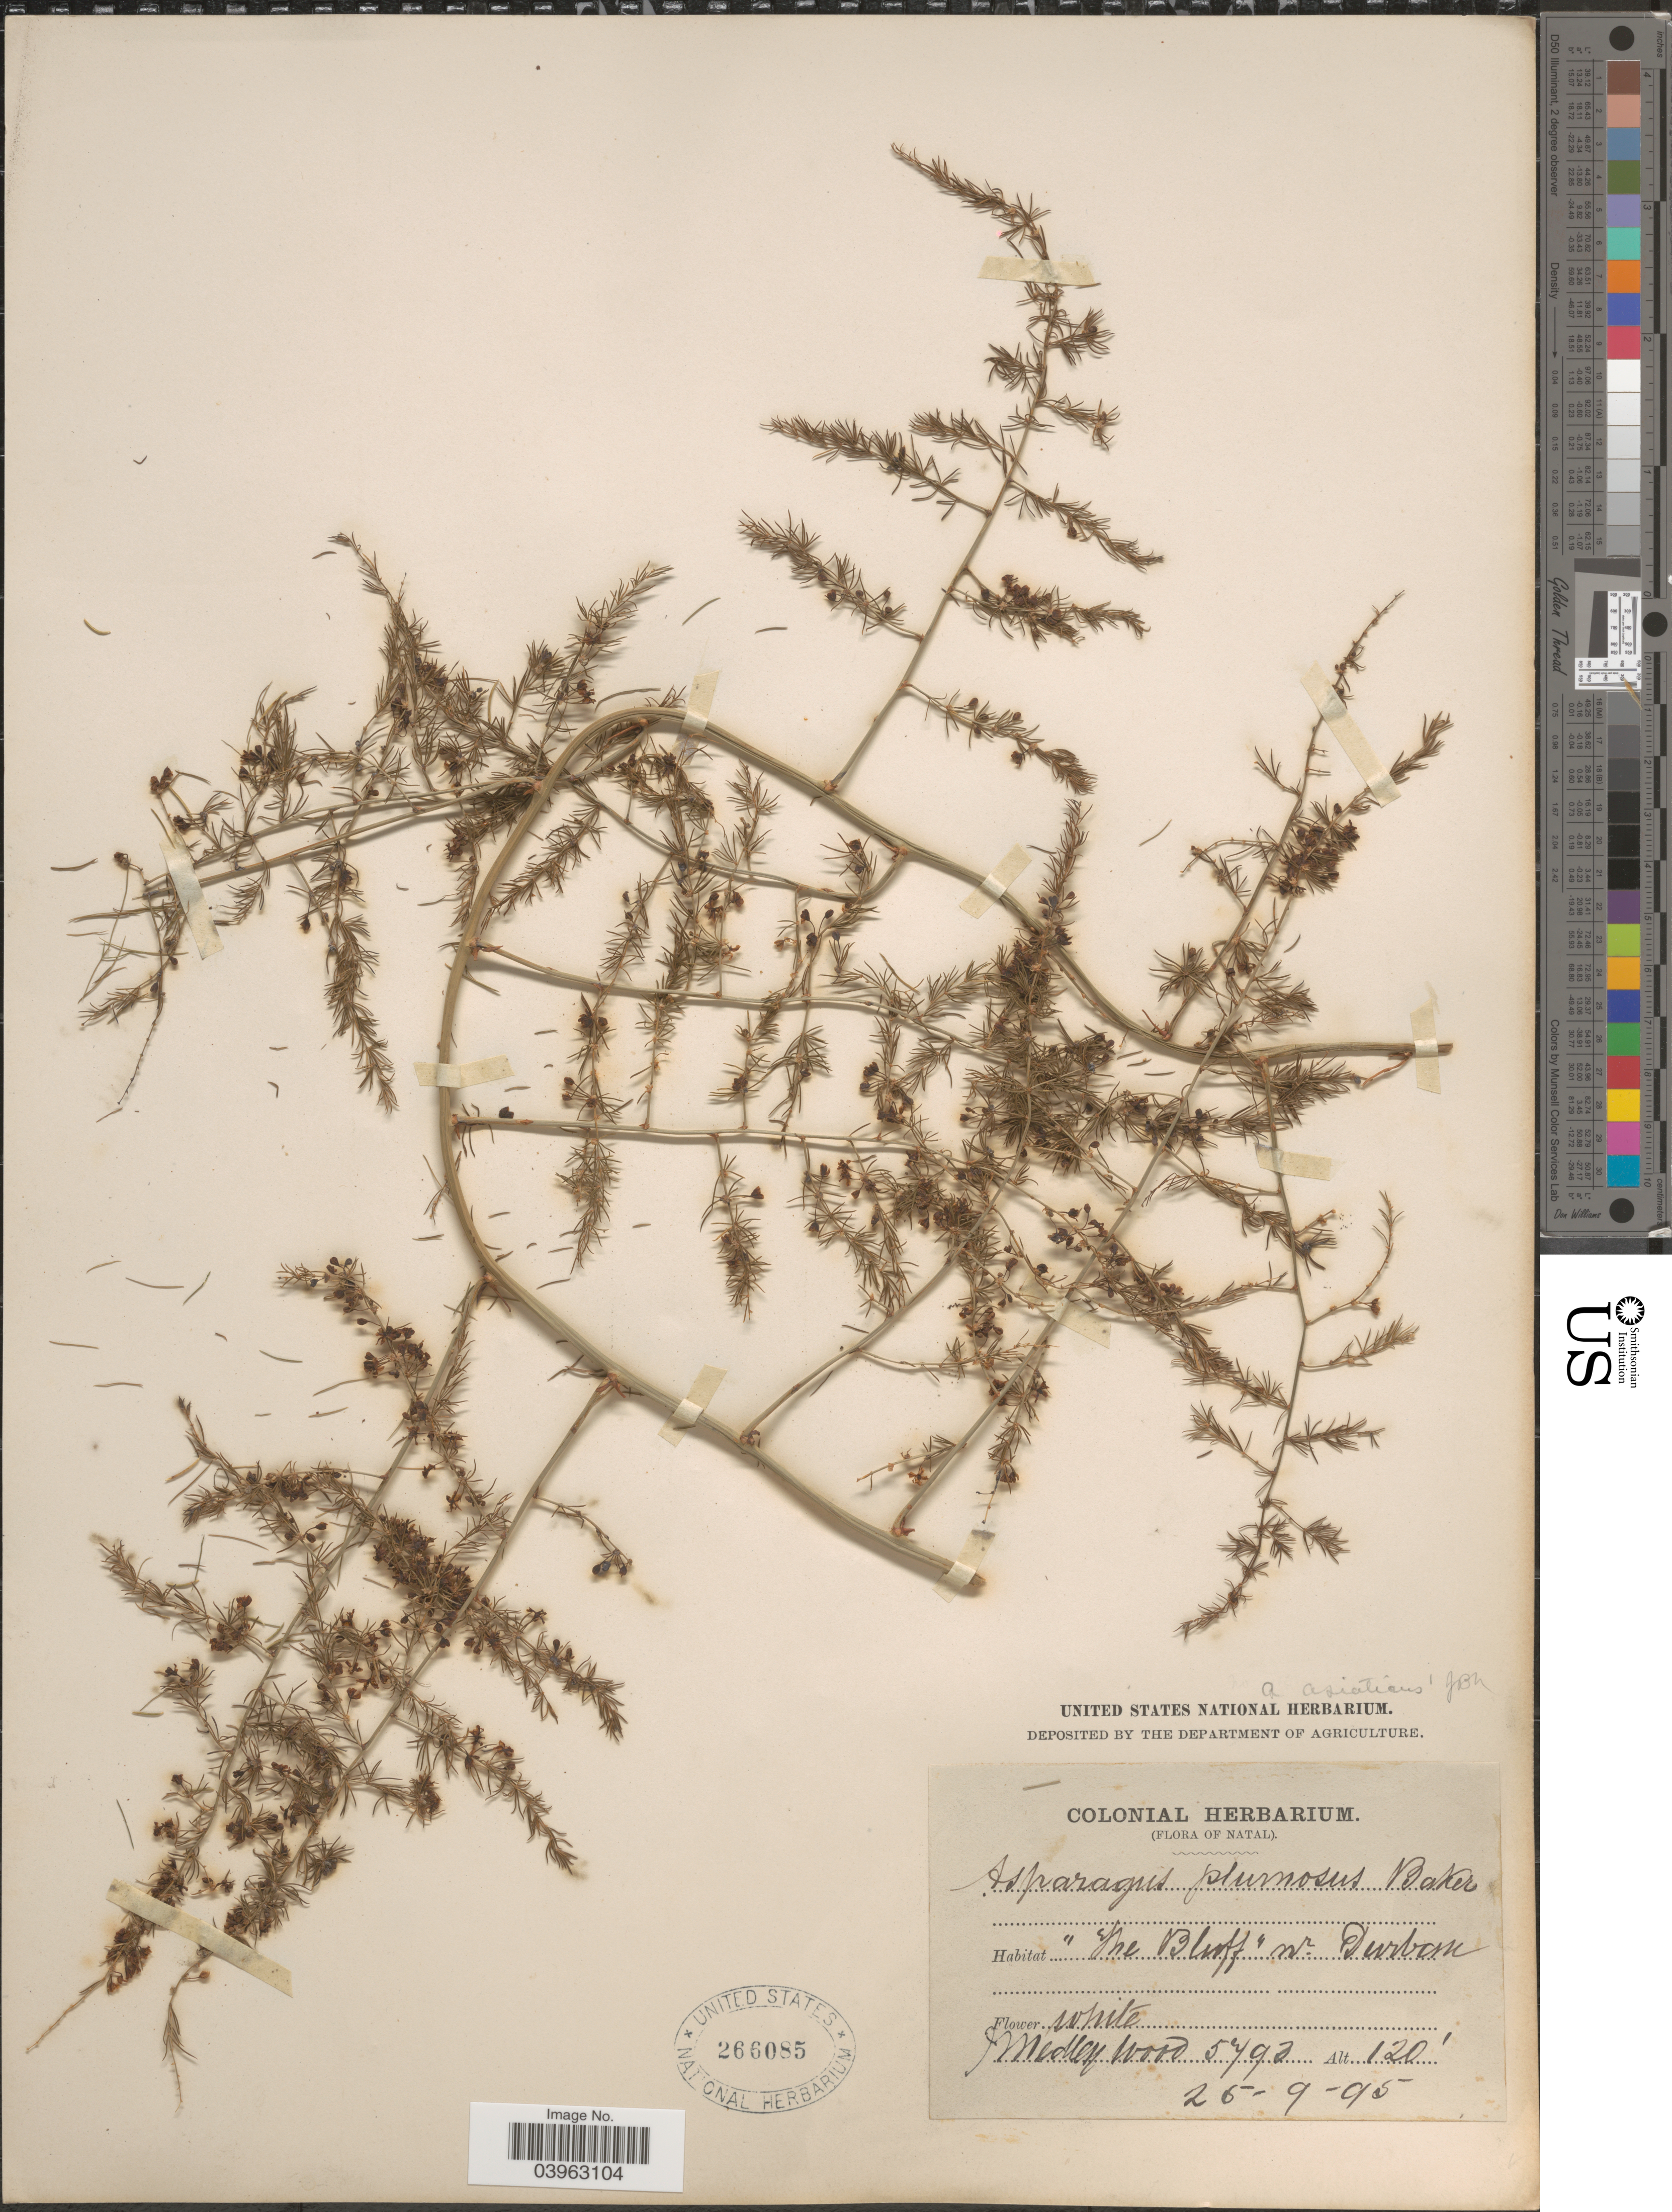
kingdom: Plantae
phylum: Tracheophyta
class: Liliopsida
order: Asparagales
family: Asparagaceae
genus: Asparagus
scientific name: Asparagus africanus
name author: Lam.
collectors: J. Medley Wood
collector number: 5793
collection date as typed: Transcribed d/m/y: 25/9/95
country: South Africa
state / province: KwaZulu-Natal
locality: Natal. "The Bluff" nr. Durban.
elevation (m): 37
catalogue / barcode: US 266085